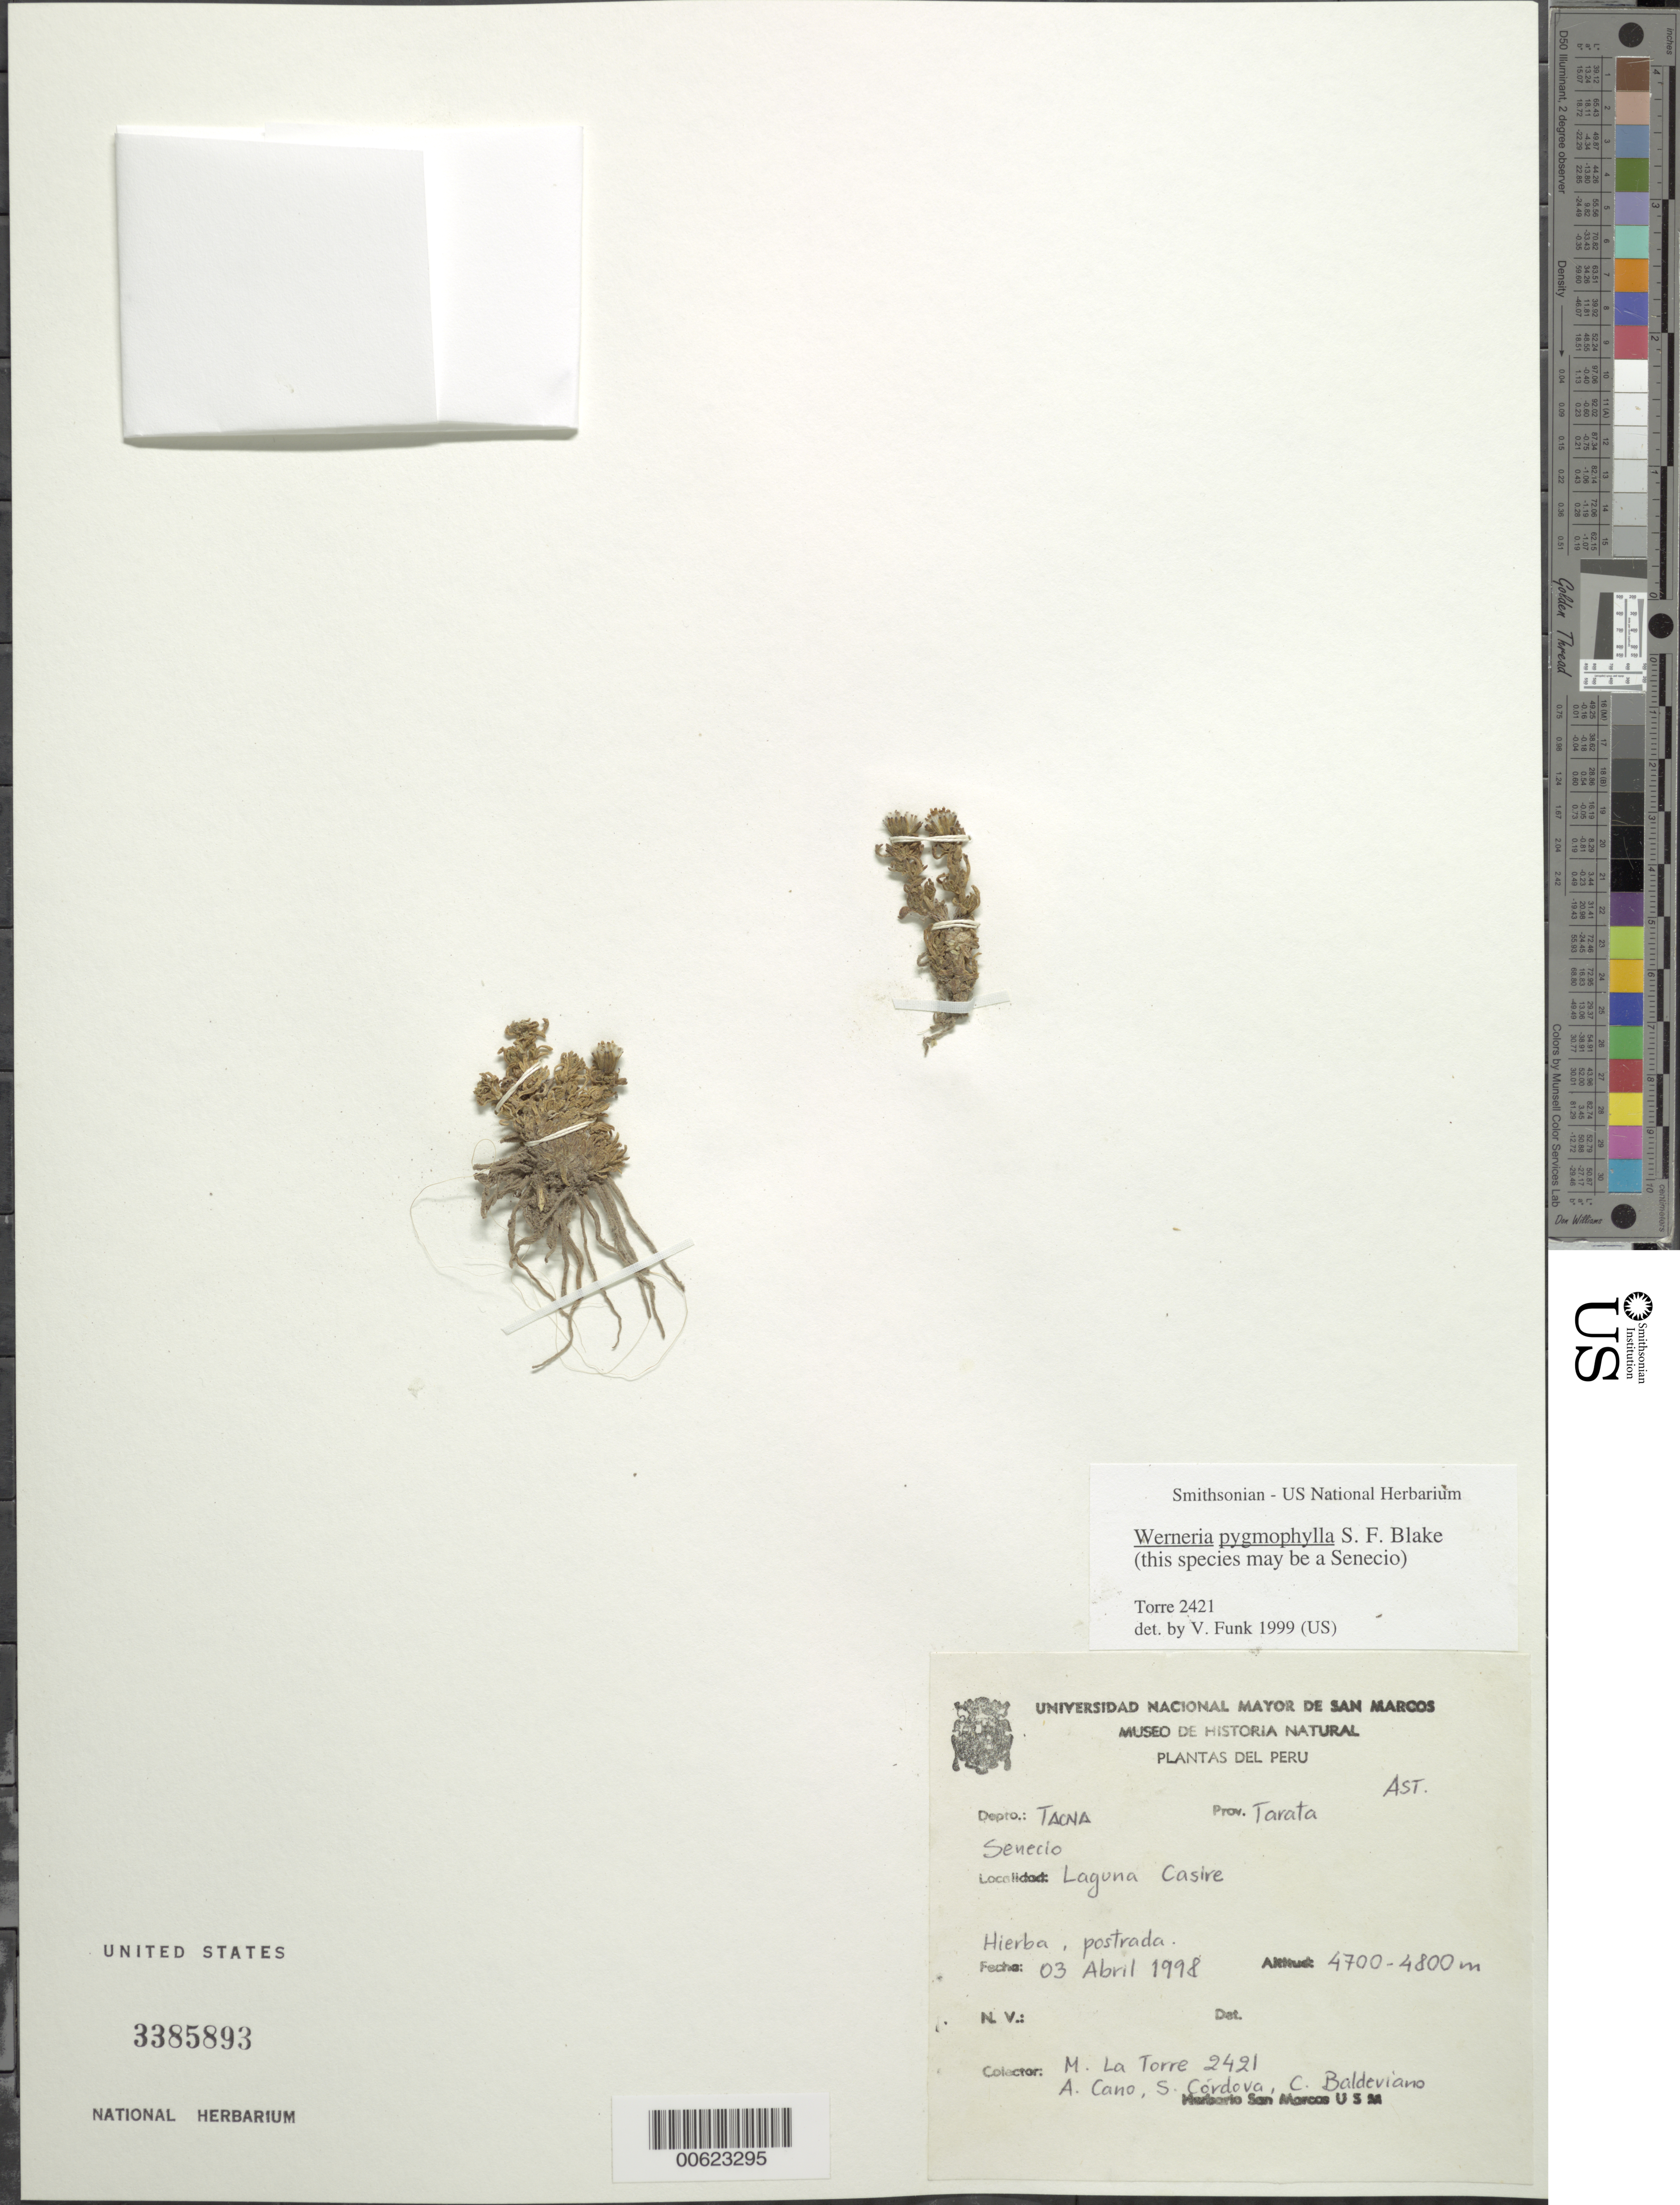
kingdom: Plantae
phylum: Tracheophyta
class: Magnoliopsida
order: Asterales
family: Asteraceae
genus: Senecio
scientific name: Senecio moqueguensis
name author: Montesinos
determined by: Calvo, Joel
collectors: M. La Torre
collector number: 2421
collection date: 1998-04-03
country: Peru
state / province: Tacna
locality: Tarata, Laguna Casire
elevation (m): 4700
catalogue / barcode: US 3385893